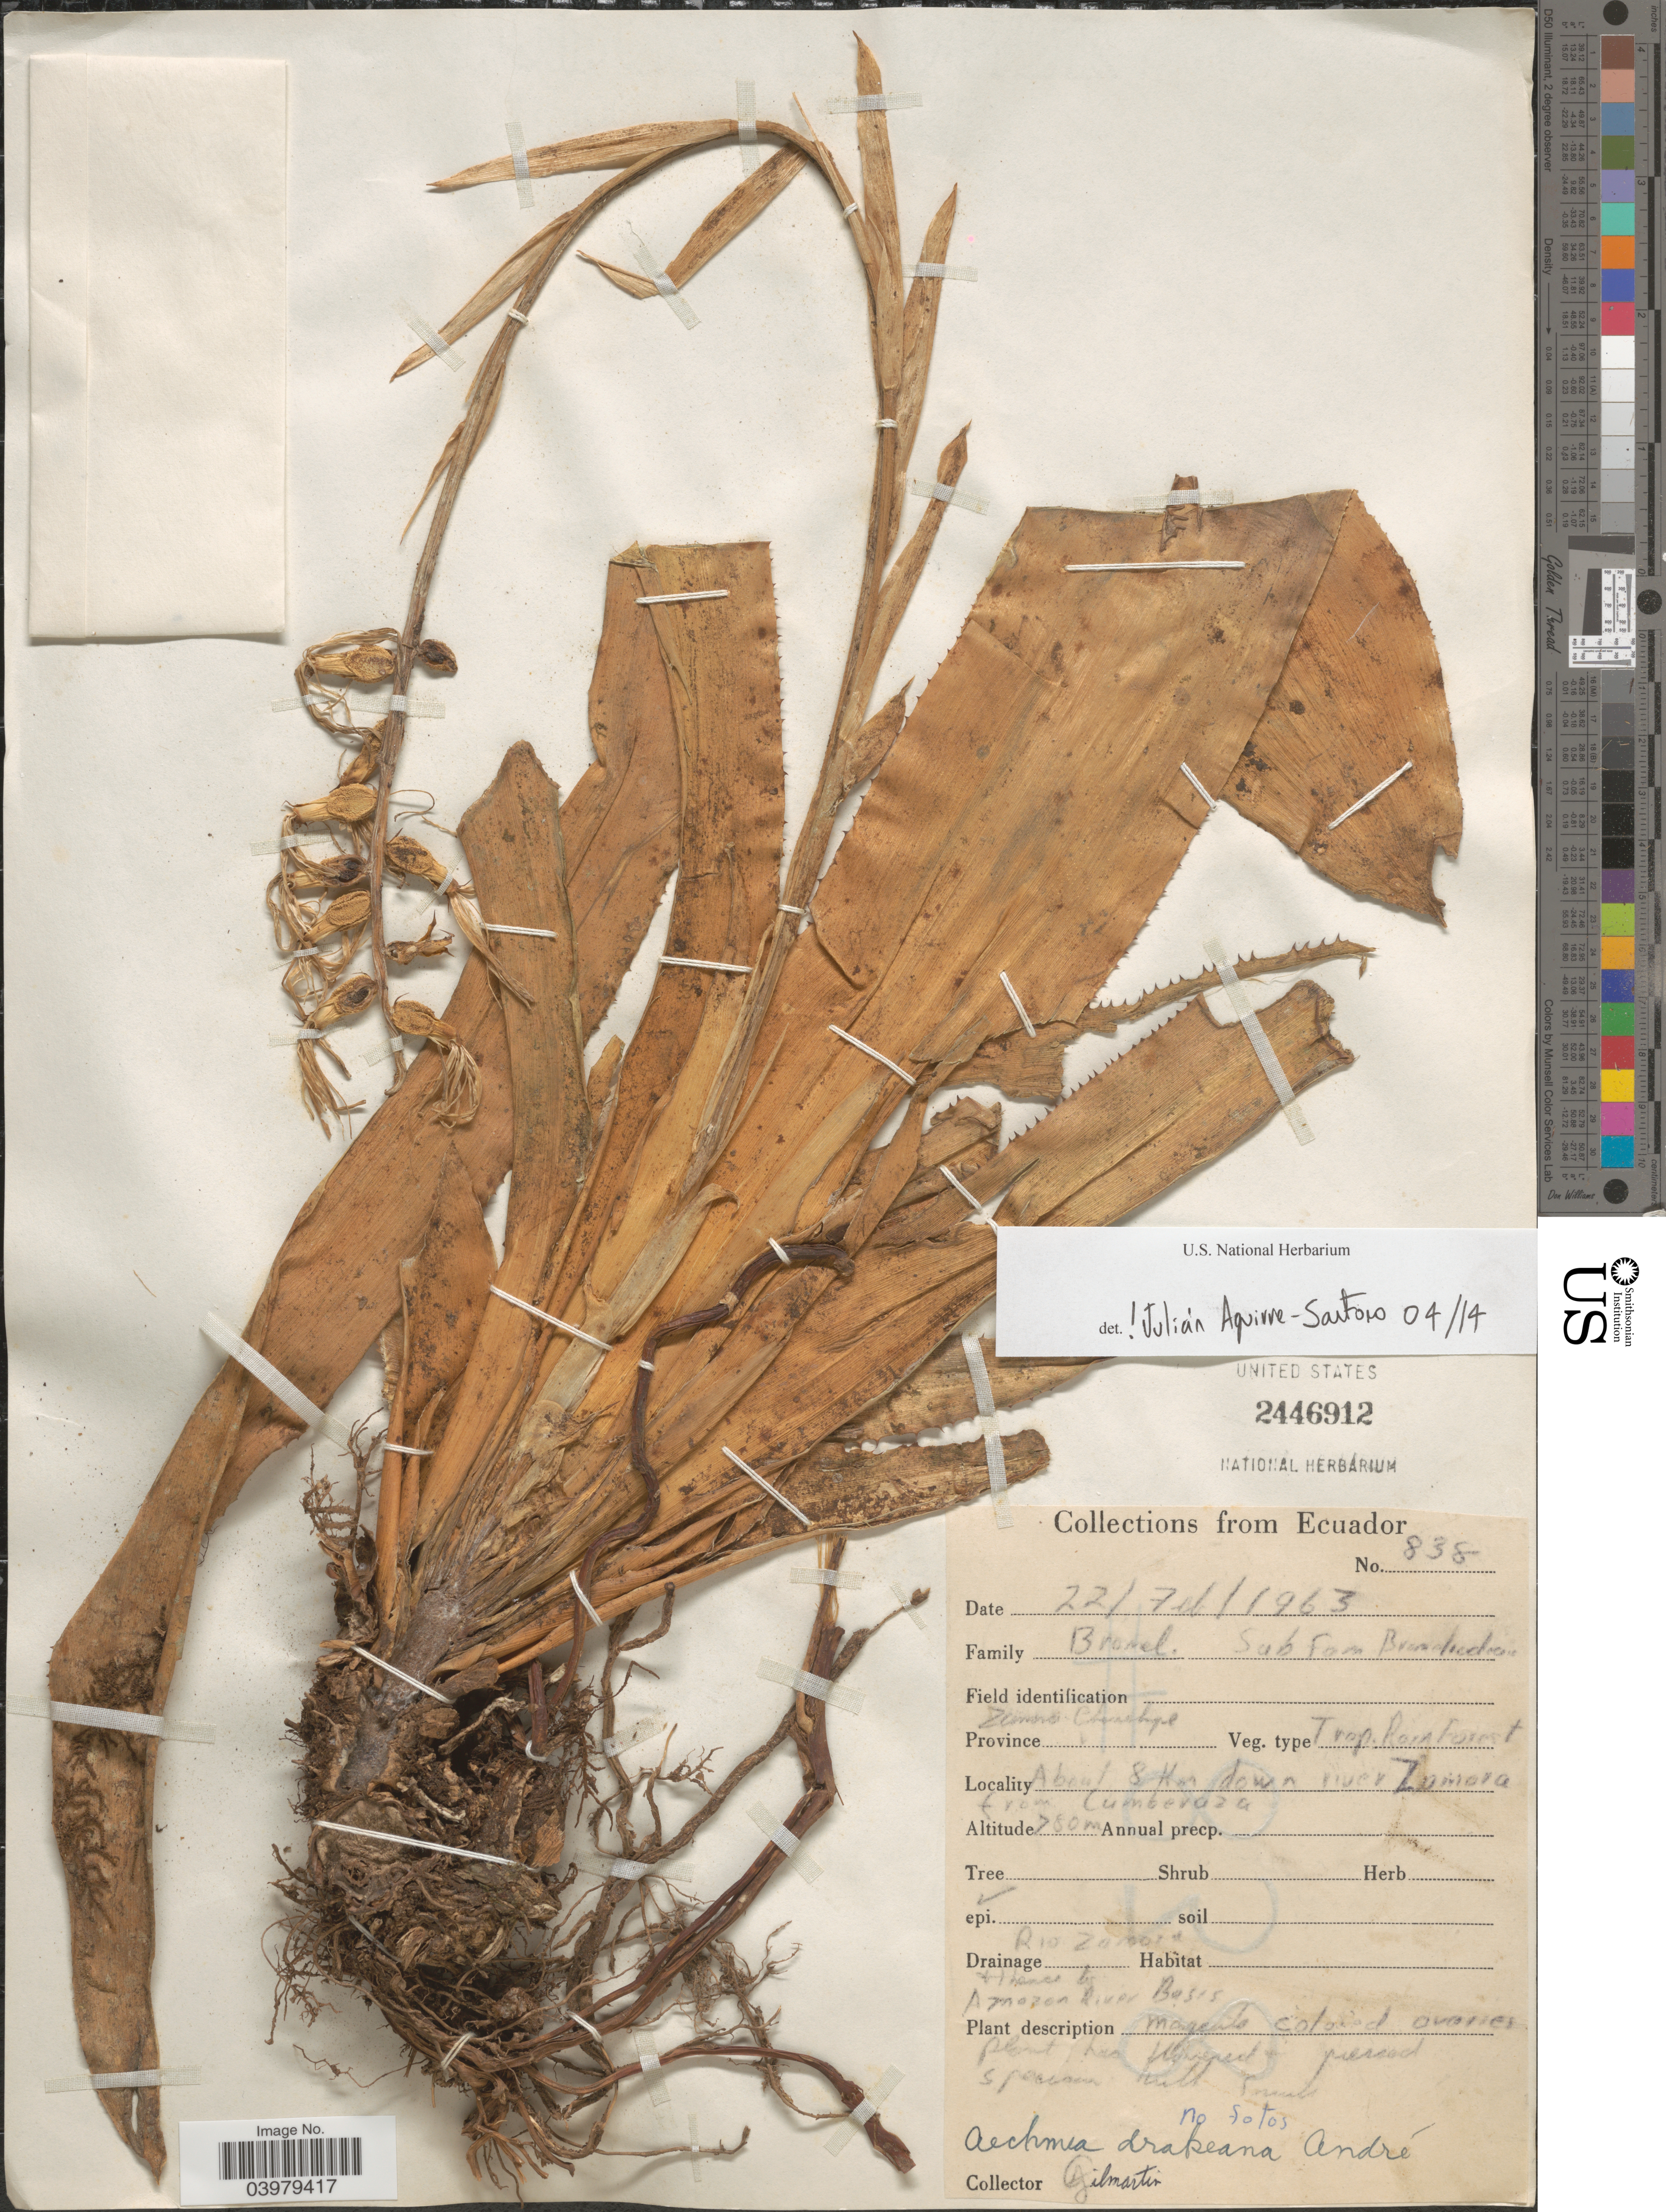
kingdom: Plantae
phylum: Tracheophyta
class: Liliopsida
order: Poales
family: Bromeliaceae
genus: Aechmea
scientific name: Aechmea drakeana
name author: André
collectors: Gilmartin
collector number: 838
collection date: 1963-02-22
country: Ecuador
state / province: Zamora-Chinchipe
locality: Trop. Rain Forest. About 8 Km down river Zamora from Cumberoza. Drainage Rio Zamora. Amazon River Basis.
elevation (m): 780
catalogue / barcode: US 2446912